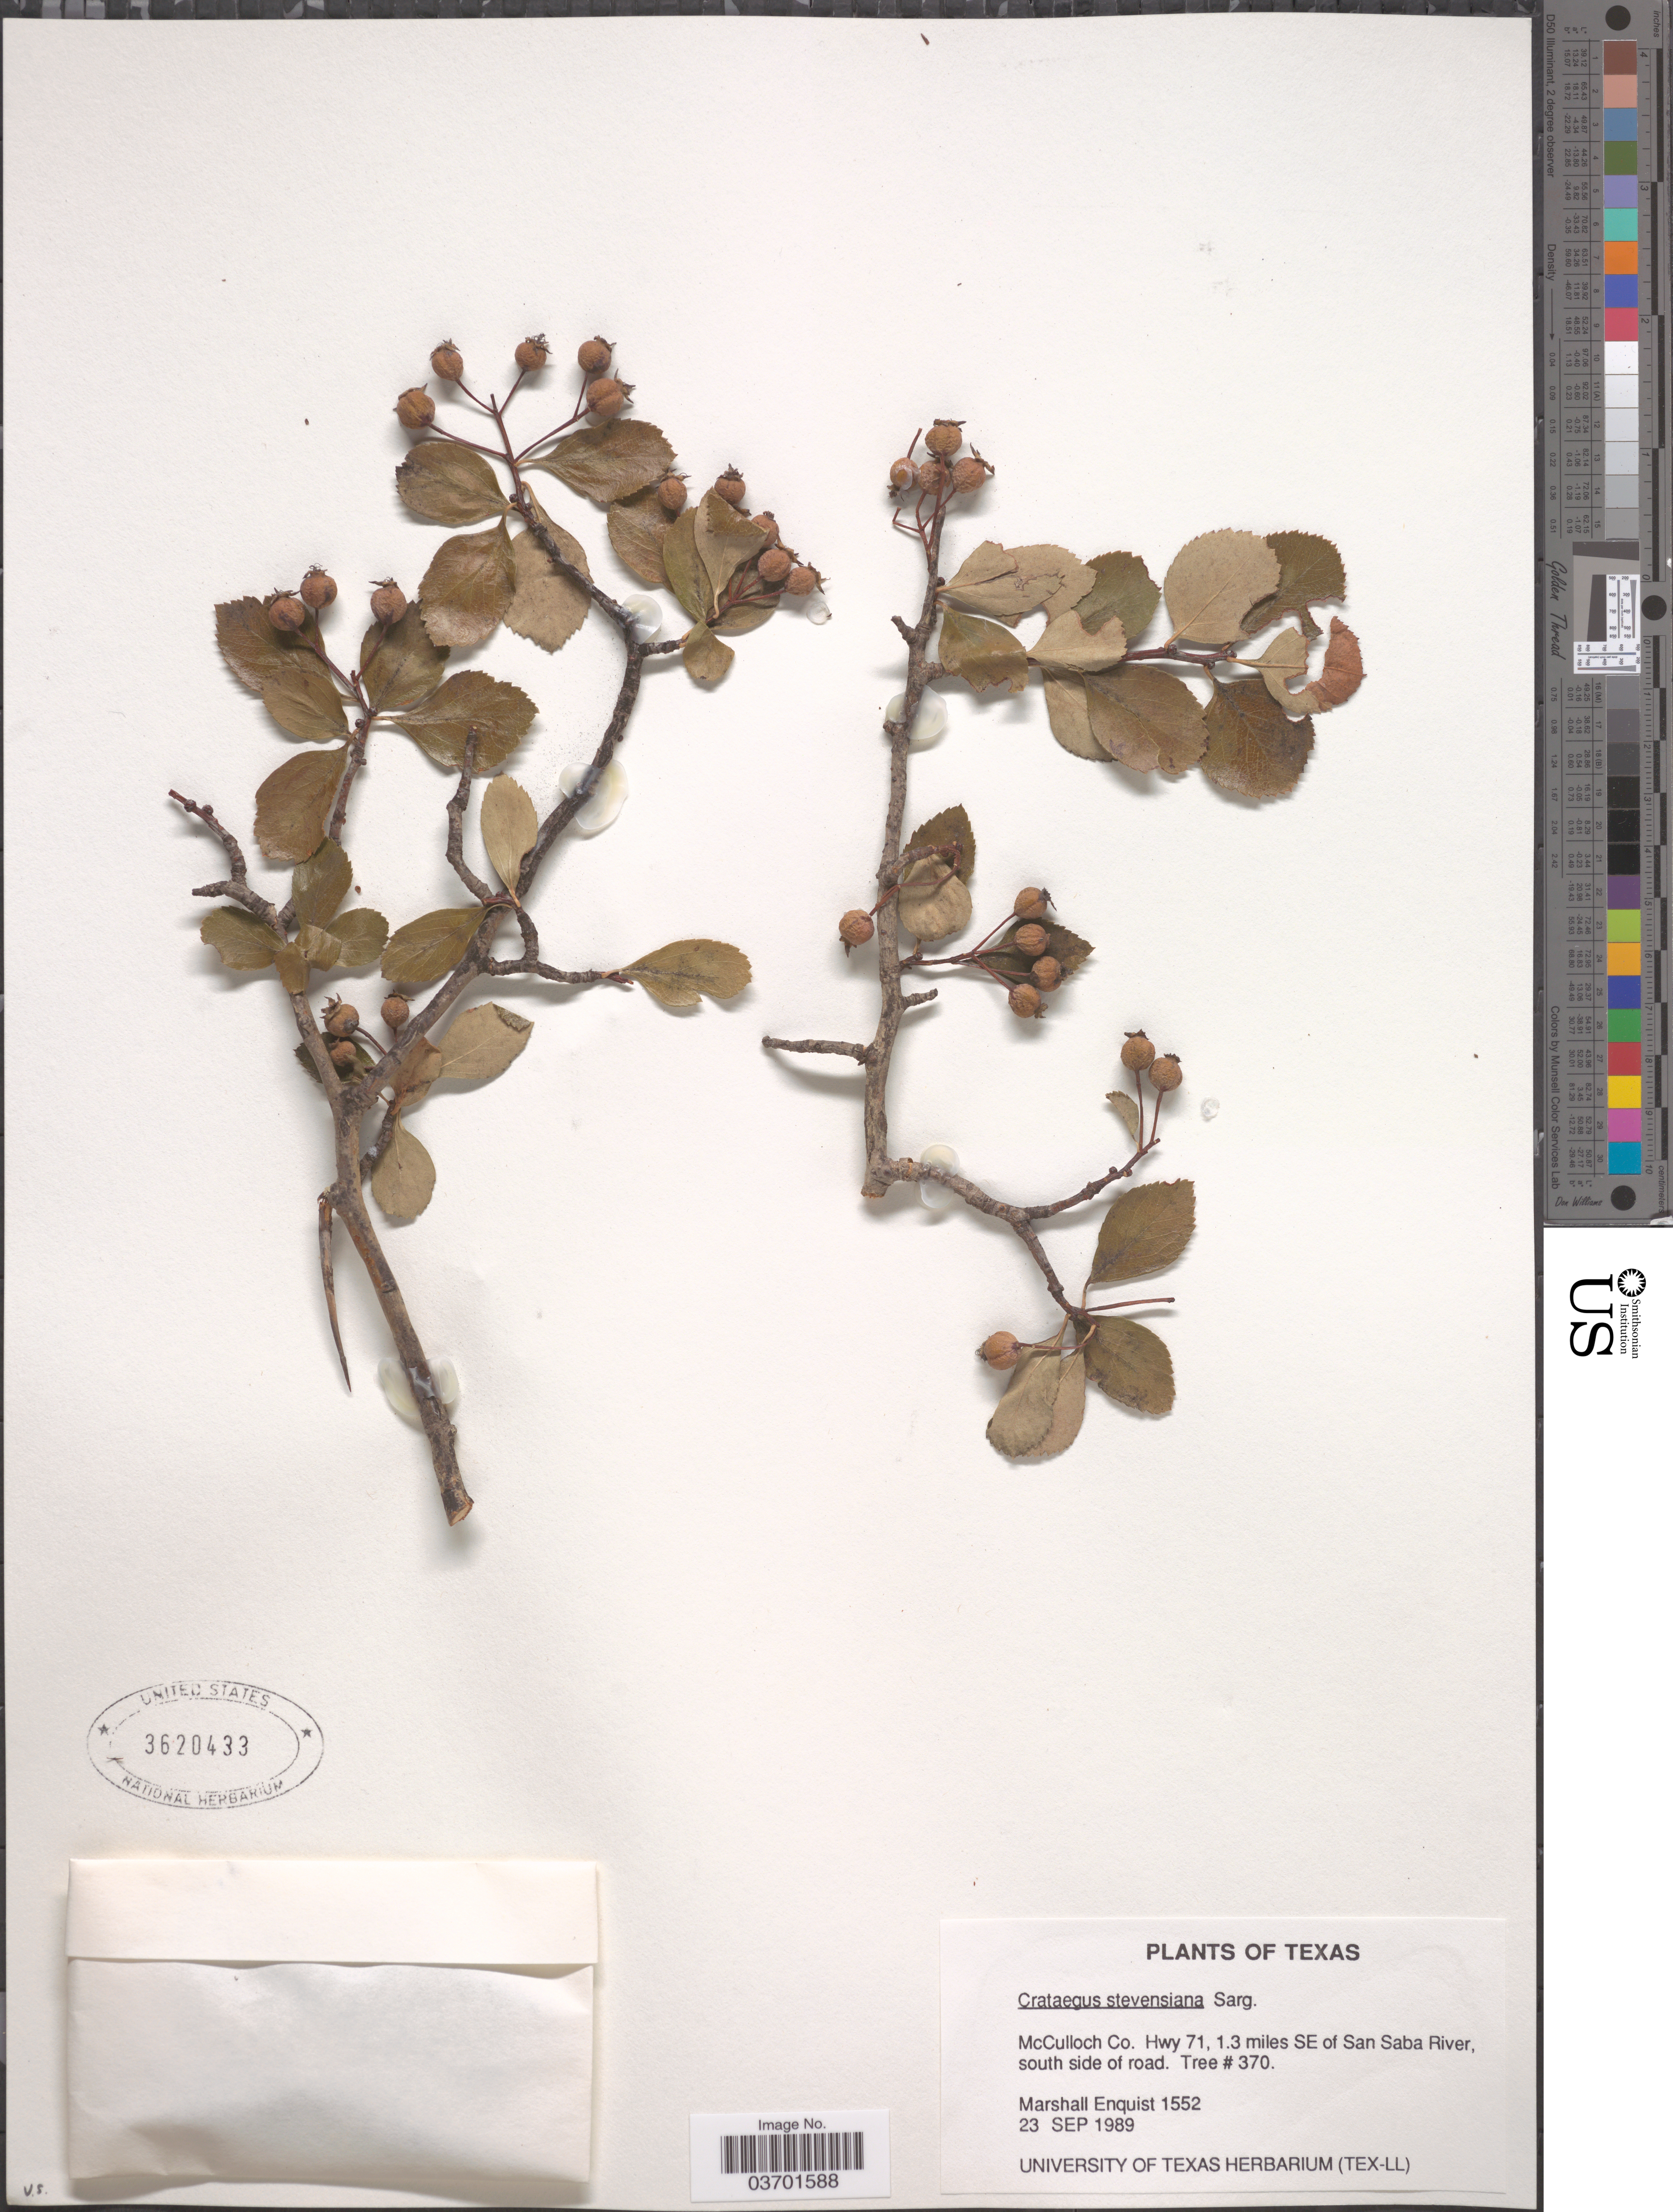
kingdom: Plantae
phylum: Tracheophyta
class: Magnoliopsida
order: Rosales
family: Rosaceae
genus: Crataegus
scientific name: Crataegus reverchonii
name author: Sarg.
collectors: M. Enquist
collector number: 1552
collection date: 1989-09-23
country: United States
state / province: Texas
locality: McCulloch Co. Hwy 71, 1.3 miles SE of San Saba River, south side of road.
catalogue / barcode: US 3620433